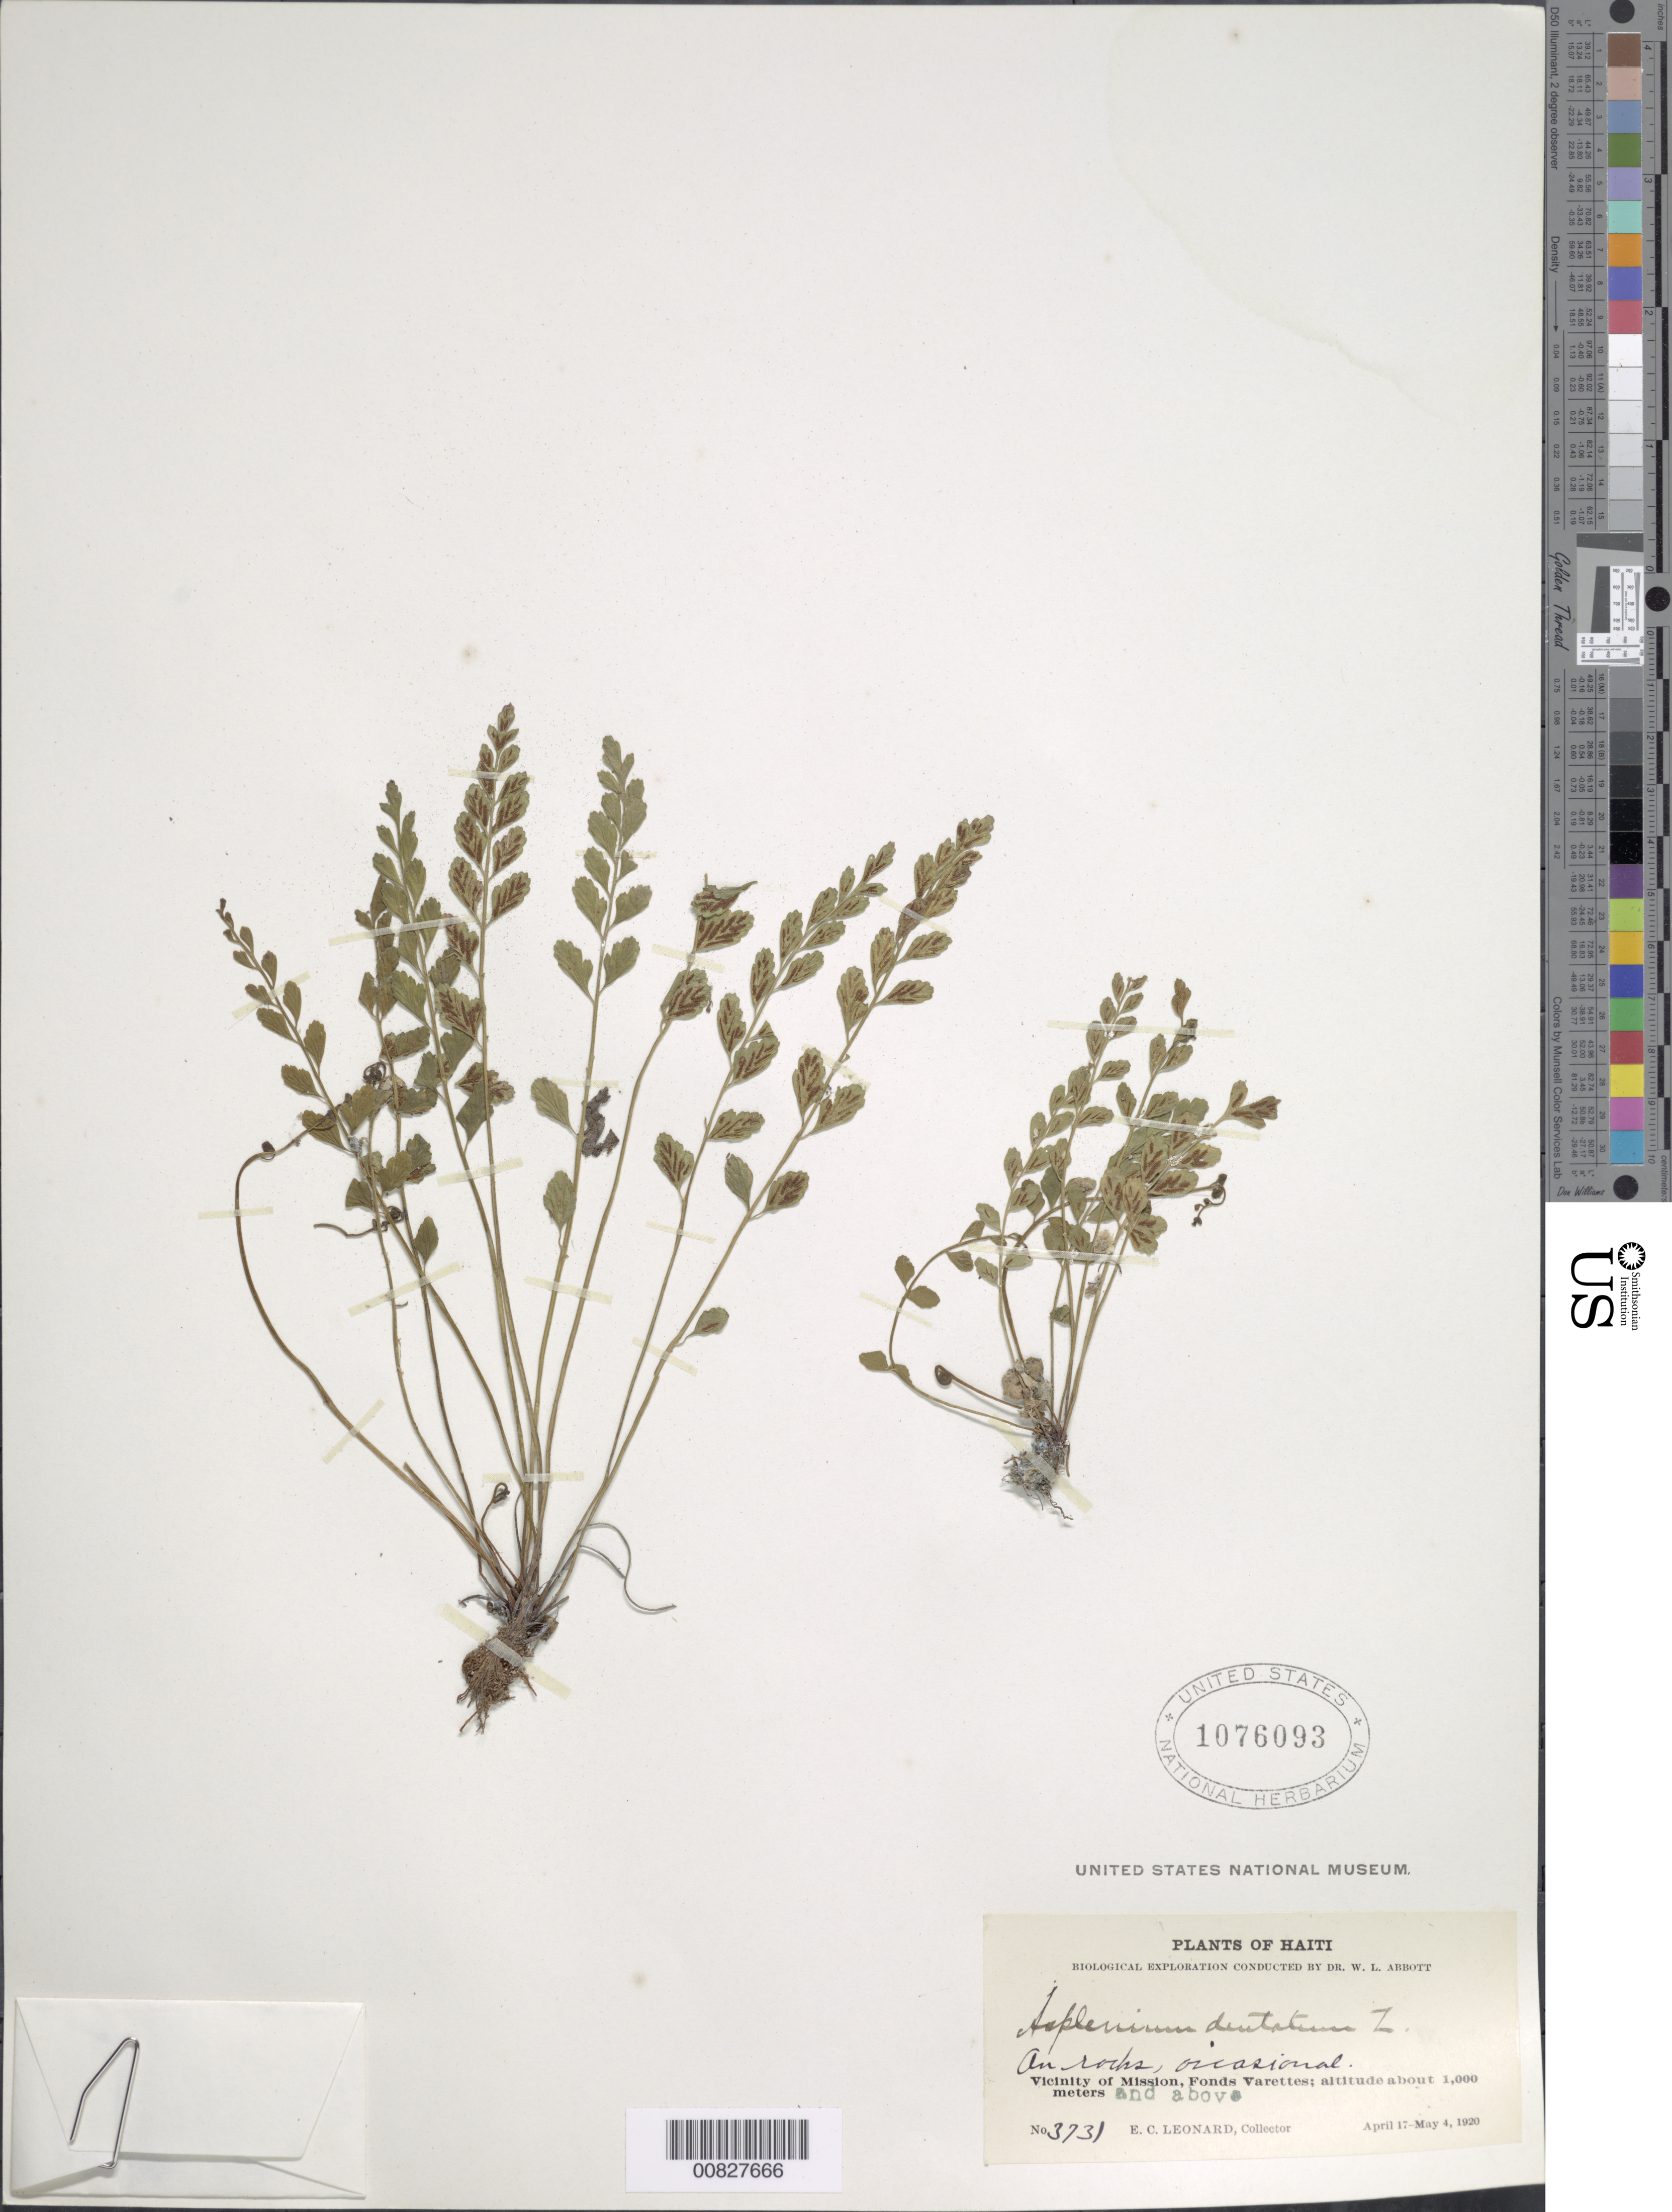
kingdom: Plantae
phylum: Tracheophyta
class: Polypodiopsida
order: Polypodiales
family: Aspleniaceae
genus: Asplenium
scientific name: Asplenium trichomanes-dentatum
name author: L.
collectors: E. C. Leonard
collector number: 3731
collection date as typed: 17 Apr 1920 to 04 May 1920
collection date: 1920-04-17/1920-05-04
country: Haiti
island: Hispaniola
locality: Fonds Varettes, vicinity Mission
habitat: On rocks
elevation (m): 1000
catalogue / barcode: US 1076093